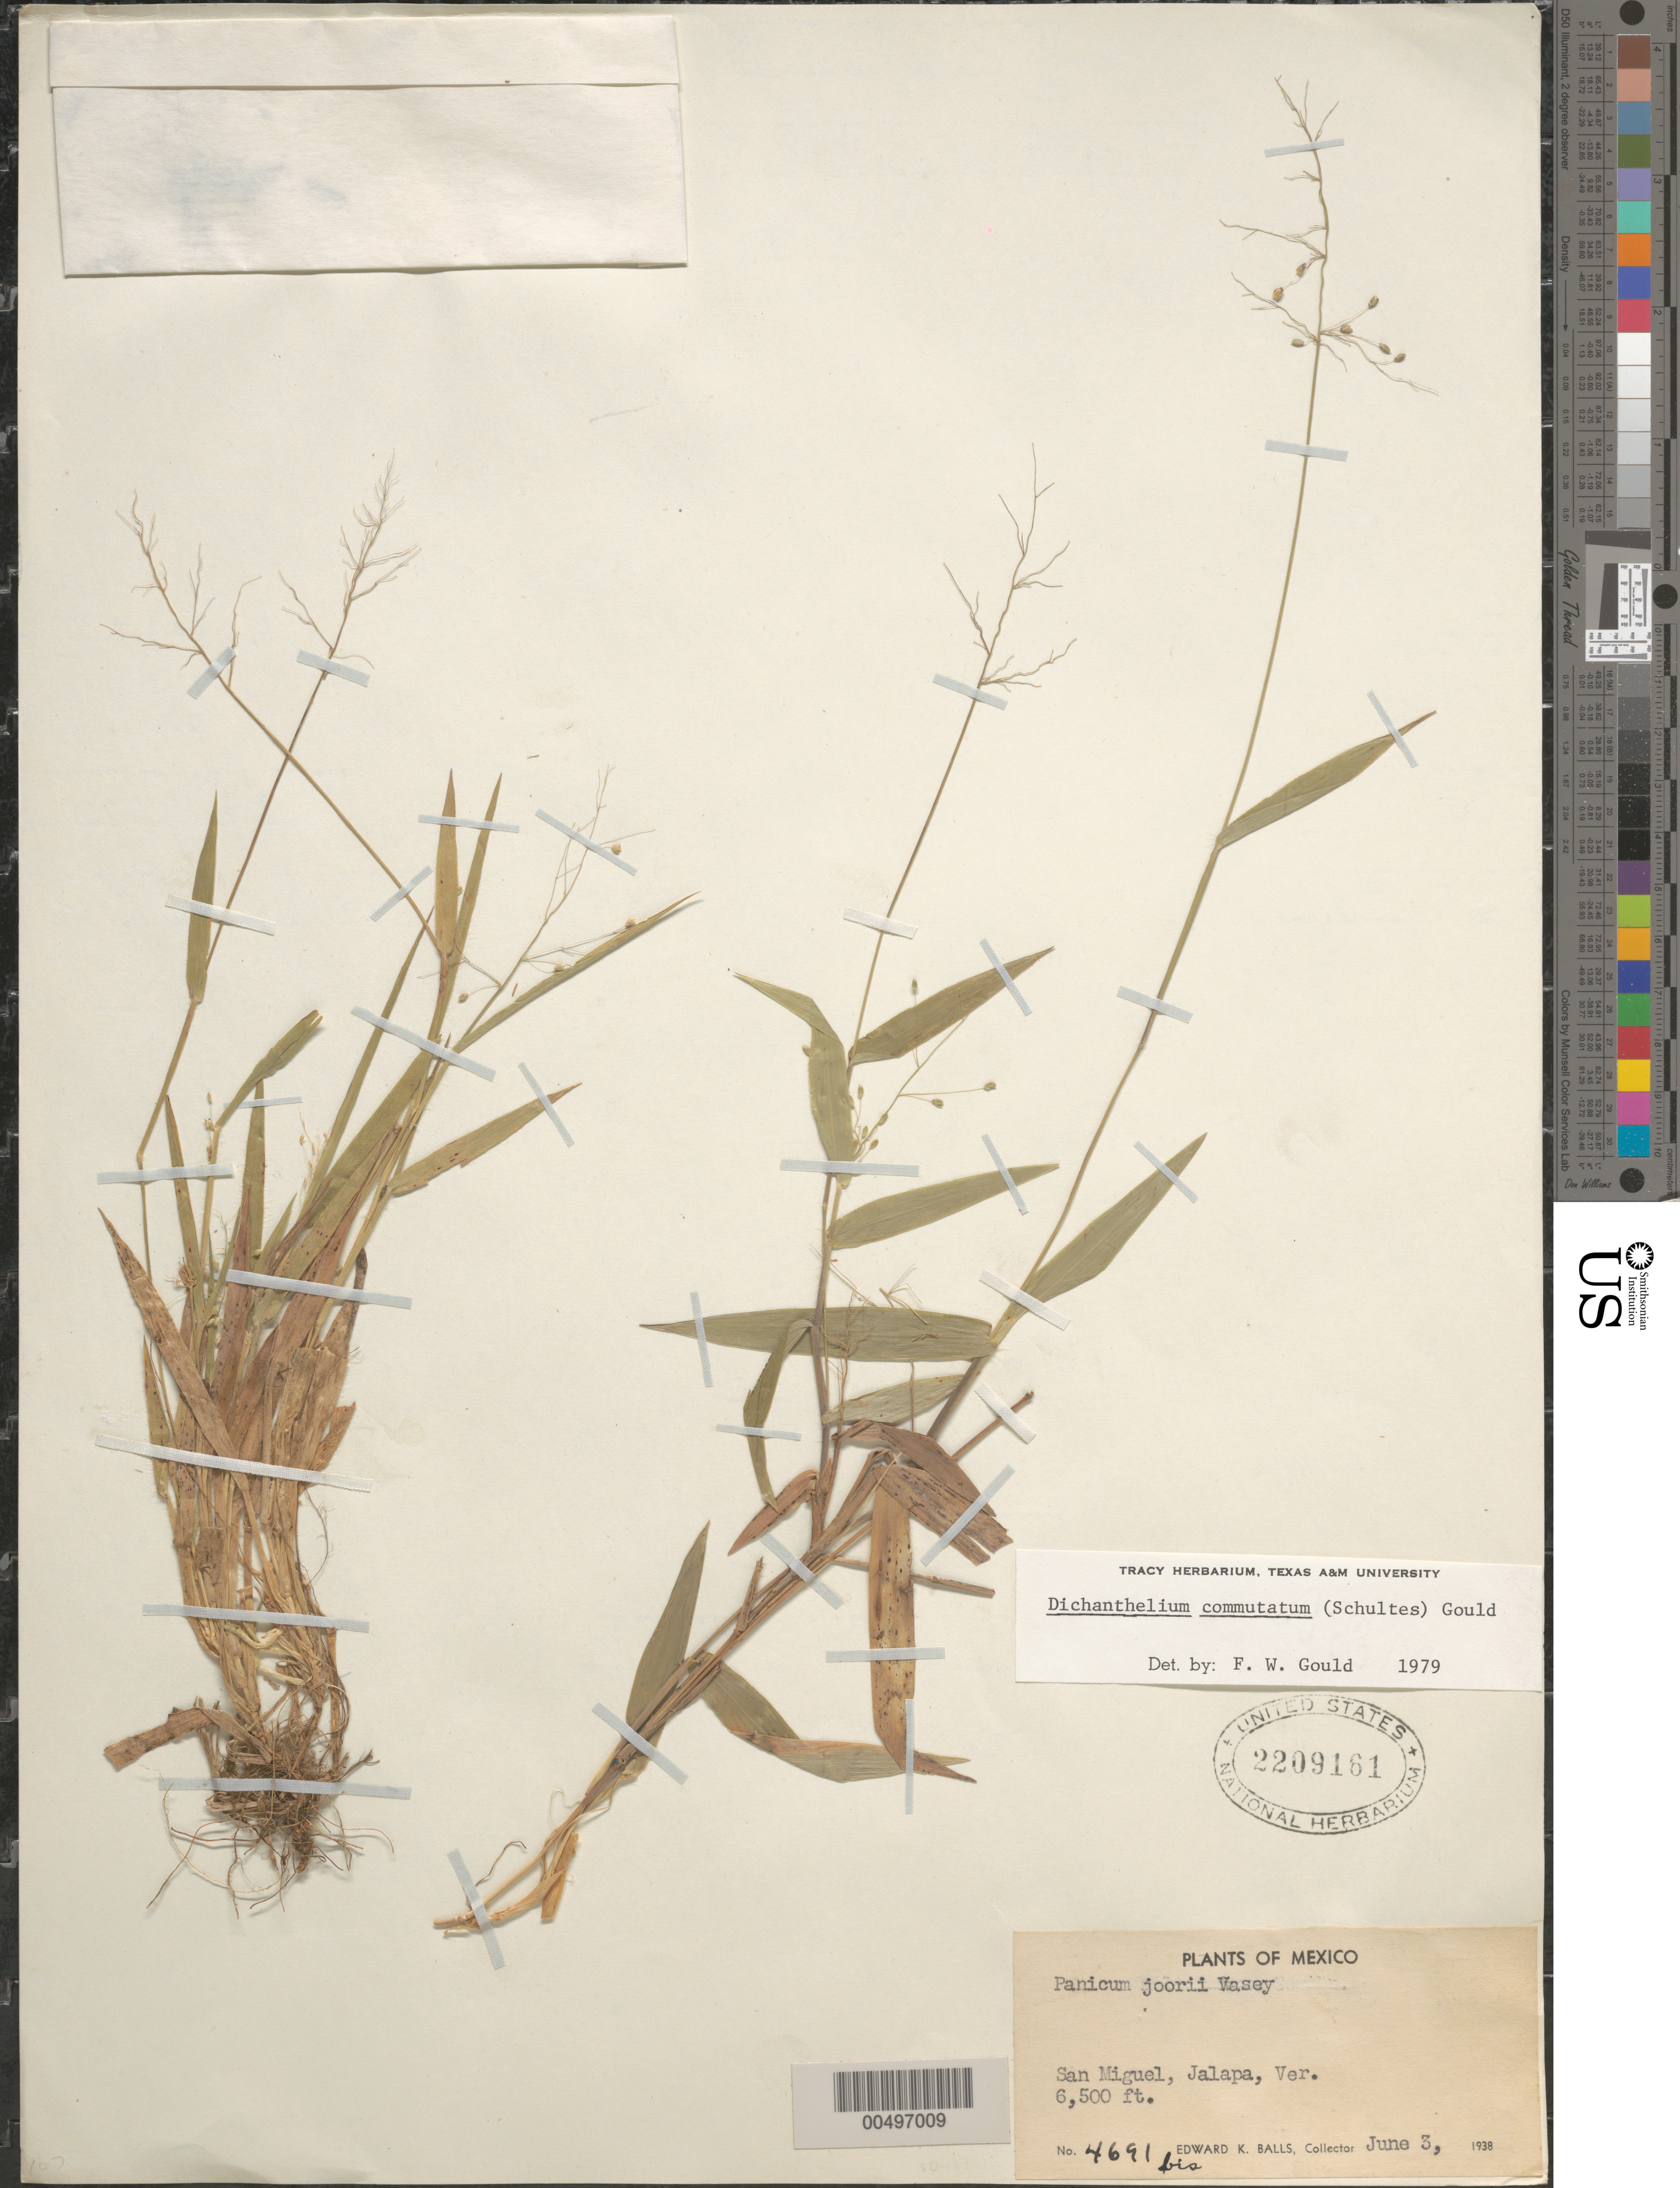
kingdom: Plantae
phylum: Tracheophyta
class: Liliopsida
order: Poales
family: Poaceae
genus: Dichanthelium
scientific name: Dichanthelium commutatum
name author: (Schult.) Gould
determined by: Gould, F. W.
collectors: E. K. Balls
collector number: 4691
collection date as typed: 3 Jun 1938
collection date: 1938-06-03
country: Mexico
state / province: Veracruz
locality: San Miguel, Jalapa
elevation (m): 1981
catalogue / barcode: US 2209161